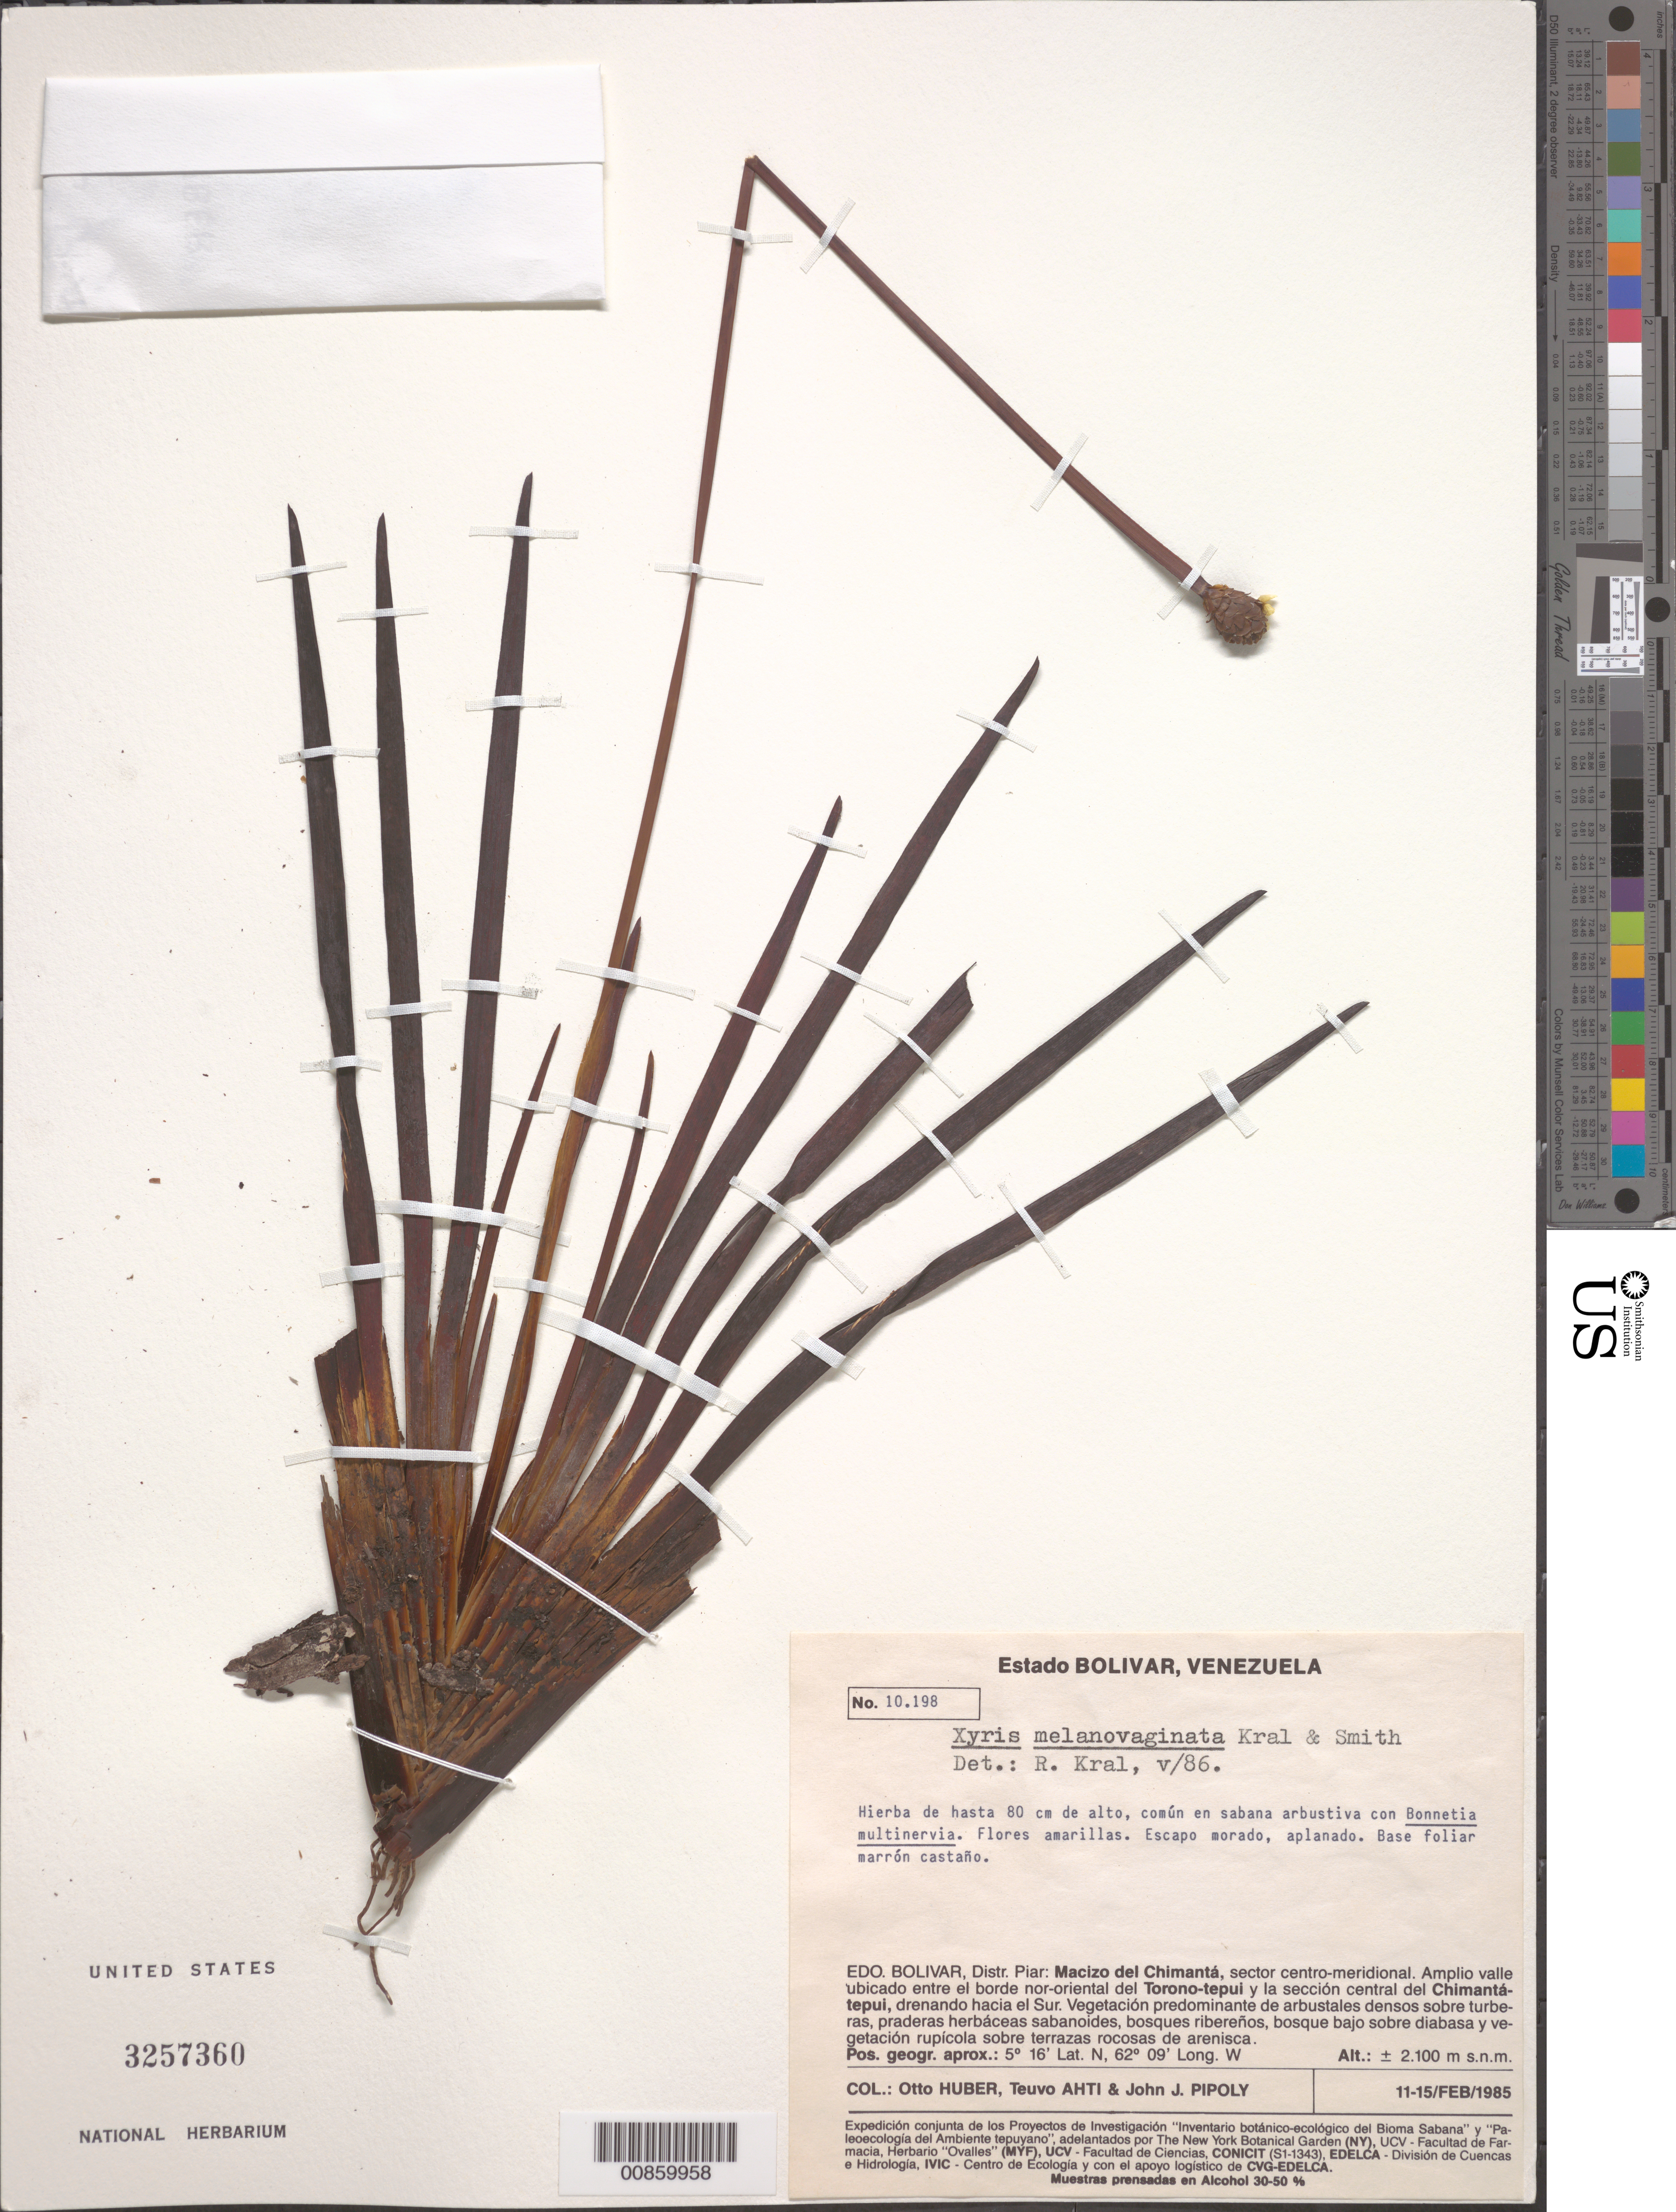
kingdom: Plantae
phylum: Tracheophyta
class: Liliopsida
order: Poales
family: Xyridaceae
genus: Xyris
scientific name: Xyris melanovaginata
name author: Kral & L.B. Sm.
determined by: Kral, Robert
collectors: O. Huber, T. T. Ahti & J. J. Pipoly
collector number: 10198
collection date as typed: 11-Feb-85 to 15-Feb-85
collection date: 1985-02-11/1985-02-15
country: Venezuela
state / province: Bolívar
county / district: Piar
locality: Macizo del Chimantá, sector centro-meridional; amplio valle ubicado entre el borde nor-oriental del Torono-tepuí y la sección central del Chimantá-tepuí, drenando hacia el Sur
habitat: Sabana arbustiva, con Bonettia multinervia. Vegetación predominante de arbustales densos sobre turberas, praderas herbáceas…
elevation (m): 2100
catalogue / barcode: US 3257360